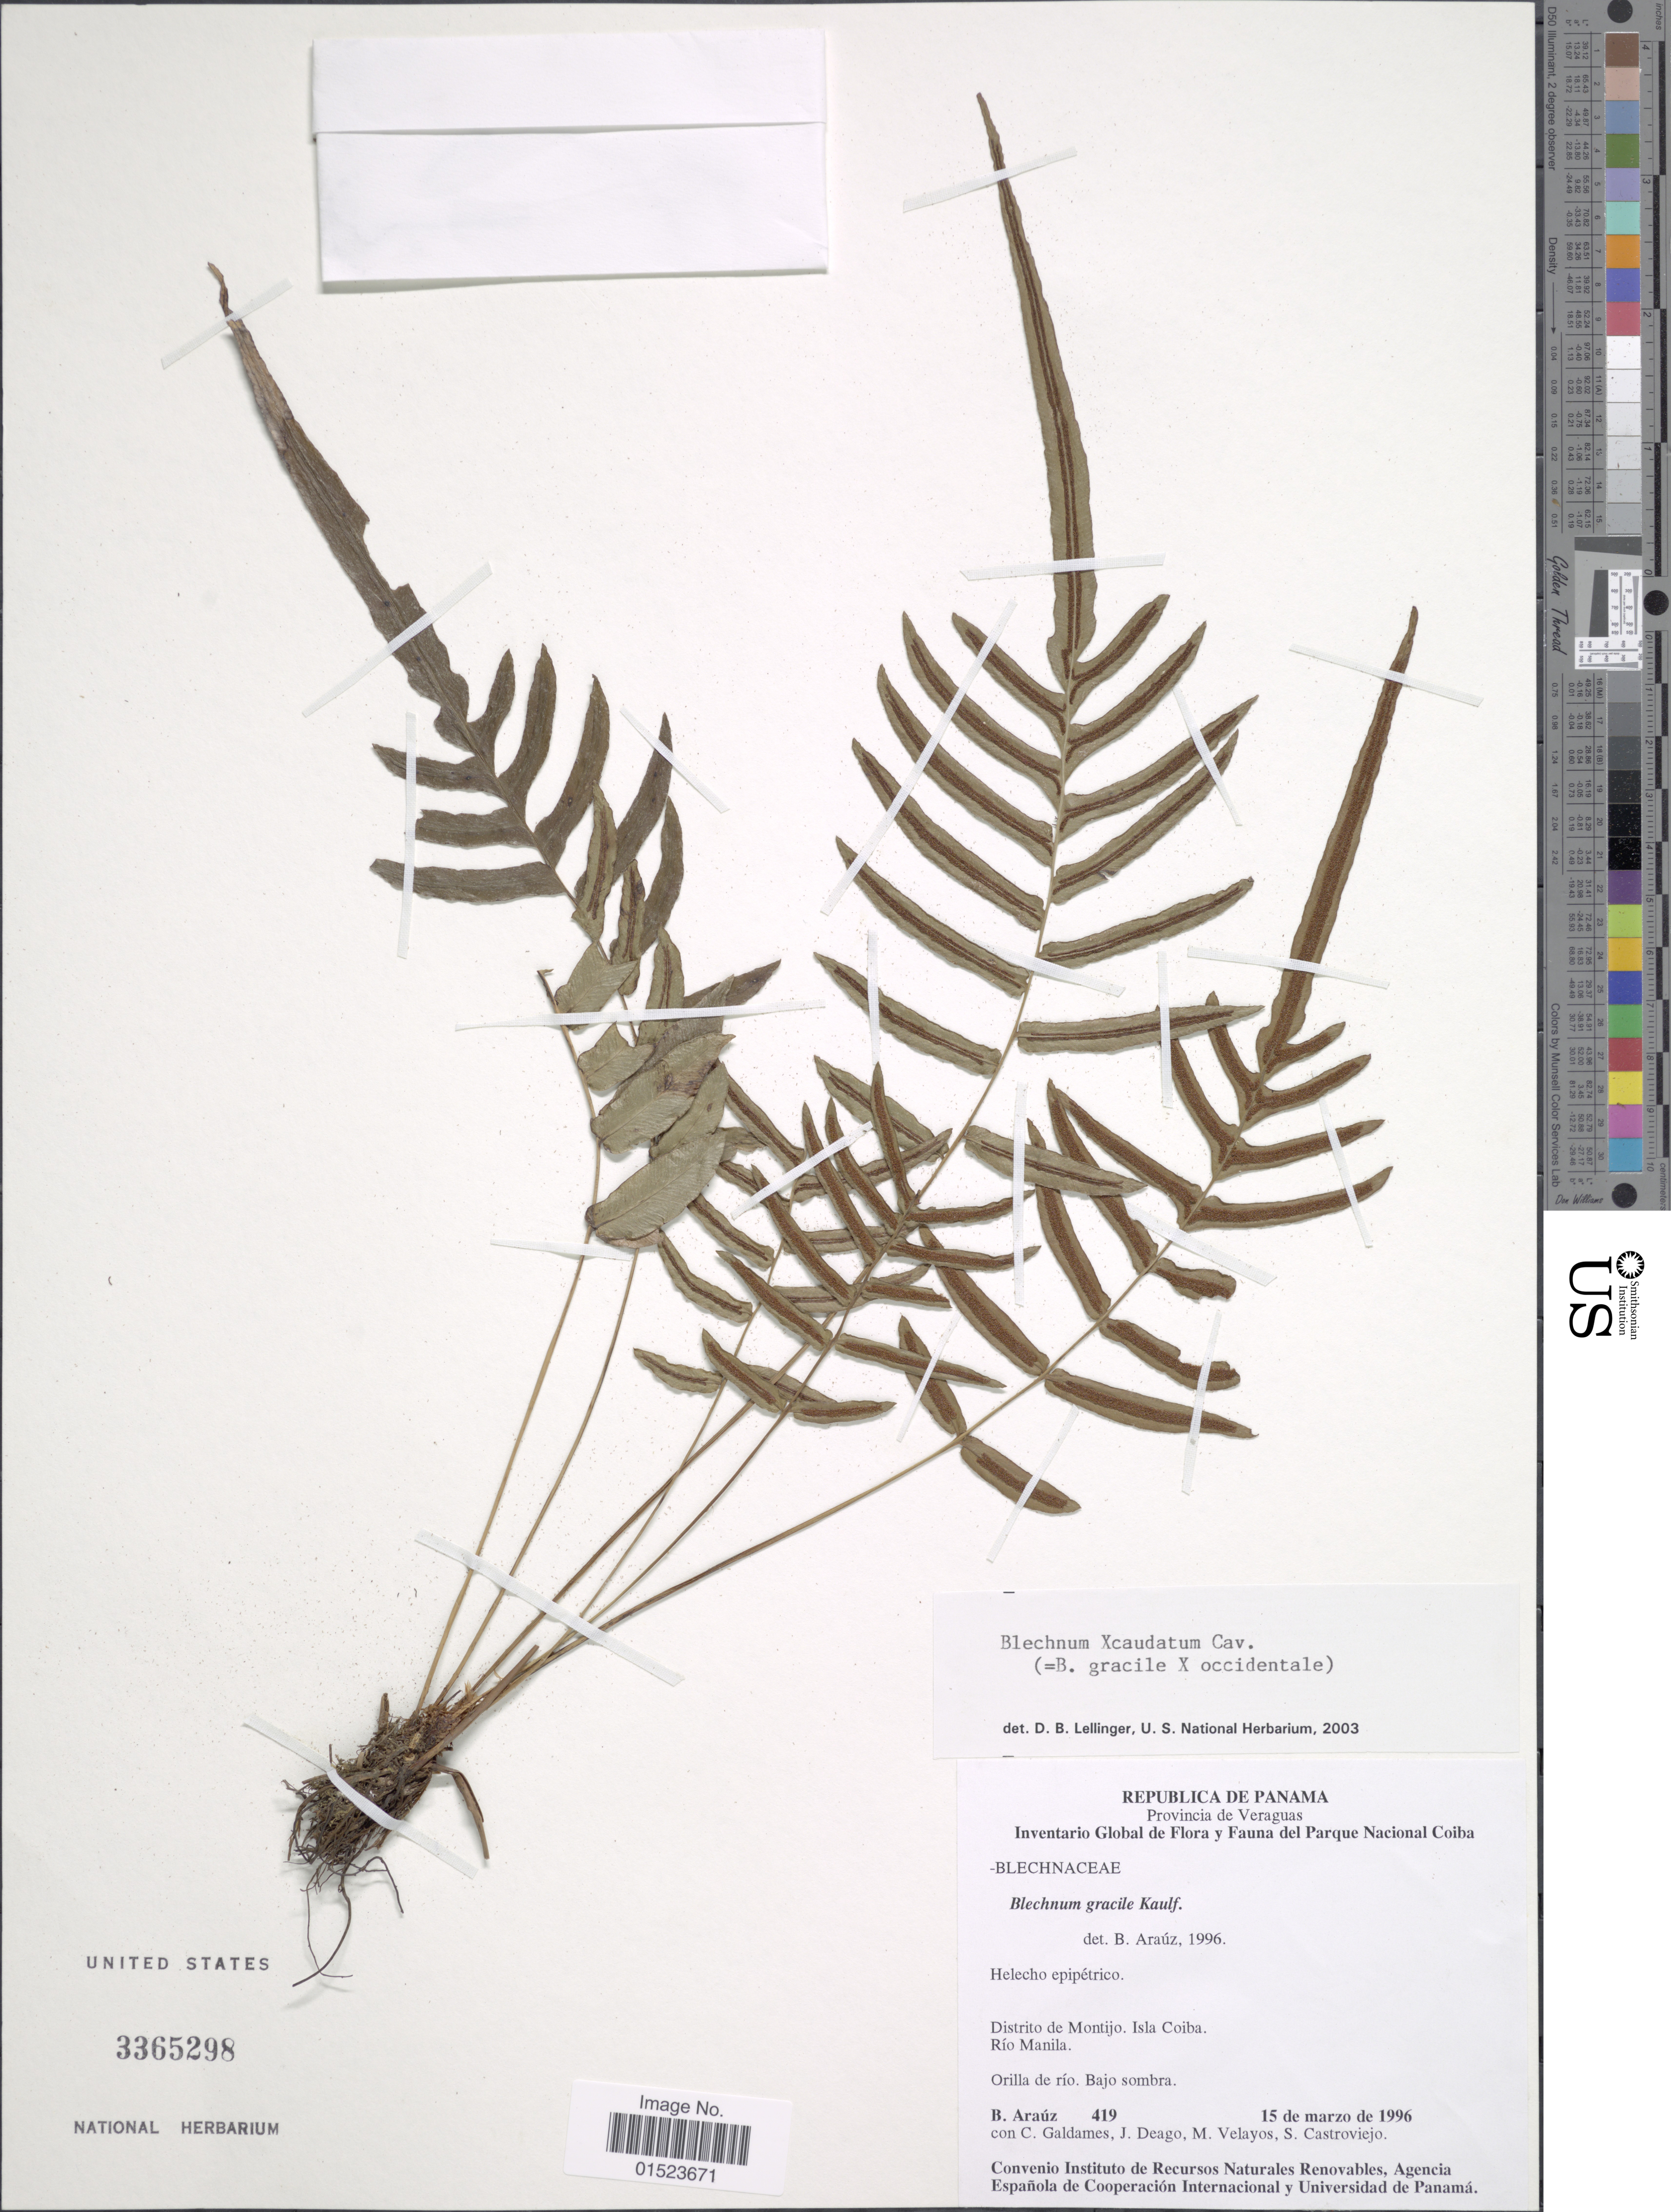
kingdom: Plantae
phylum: Tracheophyta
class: Polypodiopsida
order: Polypodiales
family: Blechnaceae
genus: Blechnum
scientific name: Blechnum caudatum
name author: Cav.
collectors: B. Araúz, C. Galdames, J. Deago, M. Velayos & S. Castroviejo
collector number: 419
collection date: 1996-03-15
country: Panama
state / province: Veraguas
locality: Distrito de Montijo. Isla Coiba, Río Manila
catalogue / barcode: US 3365298